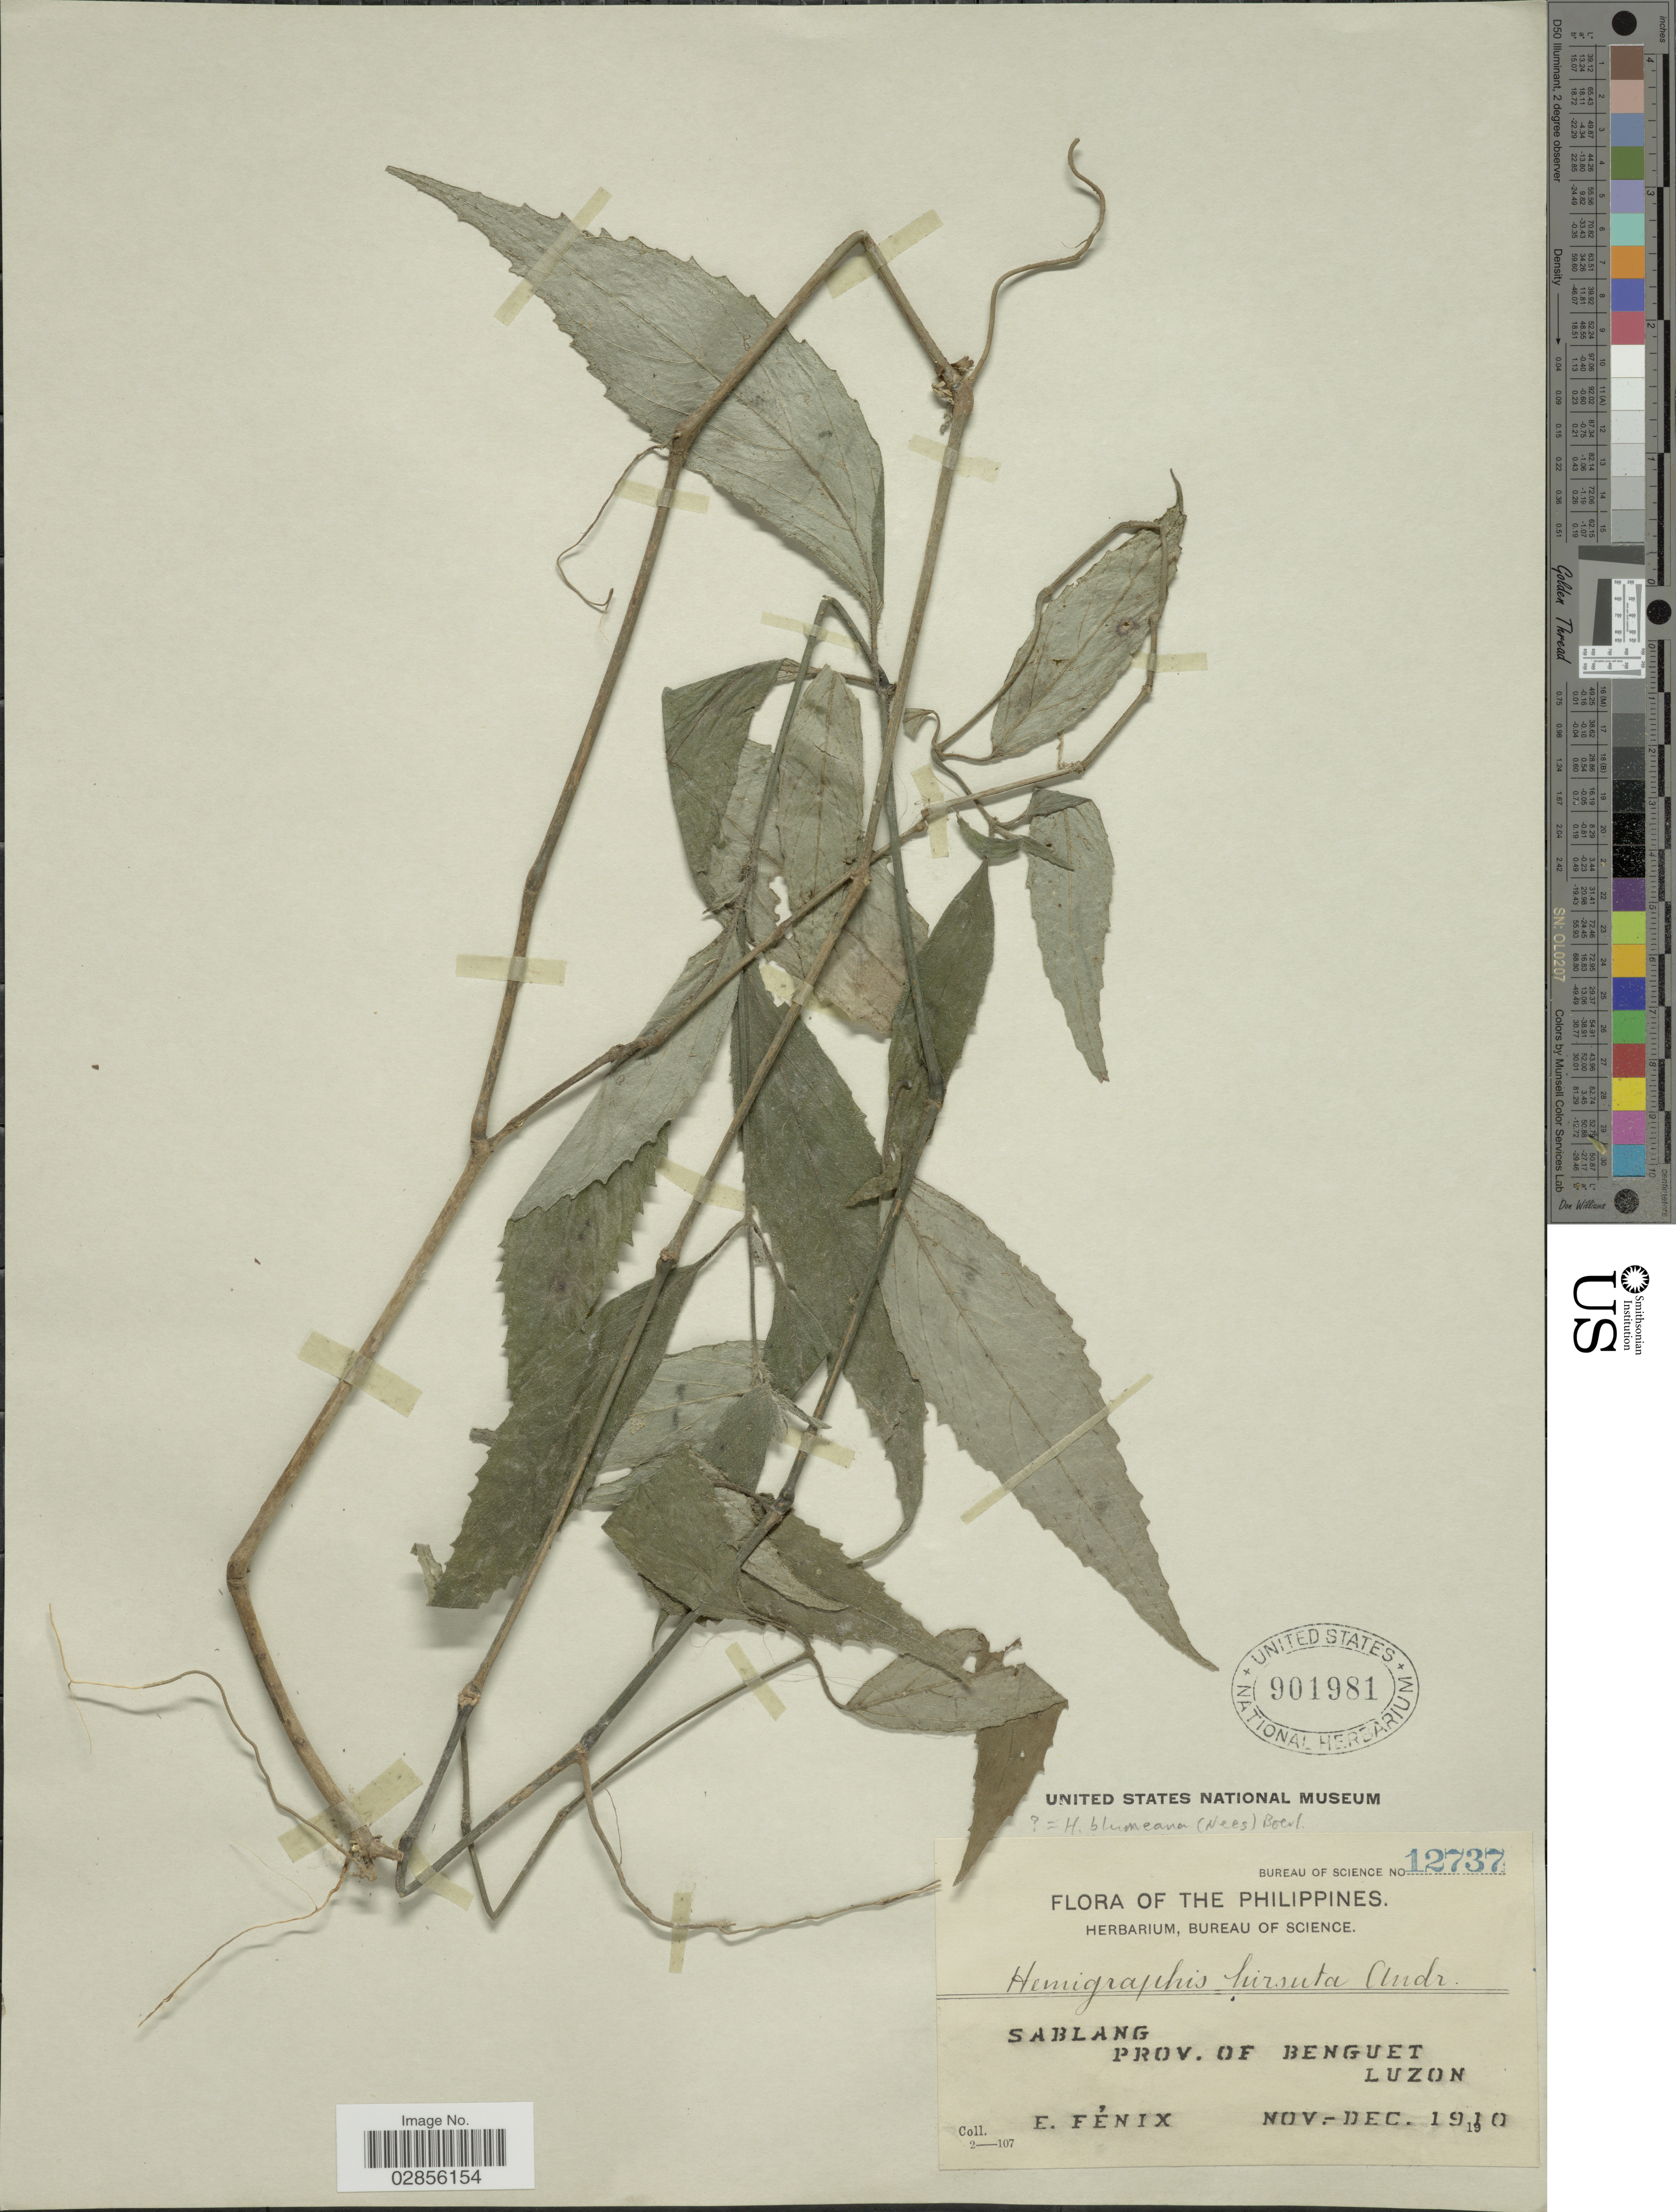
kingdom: Plantae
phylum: Tracheophyta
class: Magnoliopsida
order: Lamiales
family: Acanthaceae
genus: Hemigraphis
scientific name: Hemigraphis blumeana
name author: (Nees) Boerl.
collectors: E. Fénix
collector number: Bureau of Science 12737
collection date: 1910-11/1910-12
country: Philippines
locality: Sablang. Prov. of Benguet, Luzon.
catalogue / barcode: US 901981